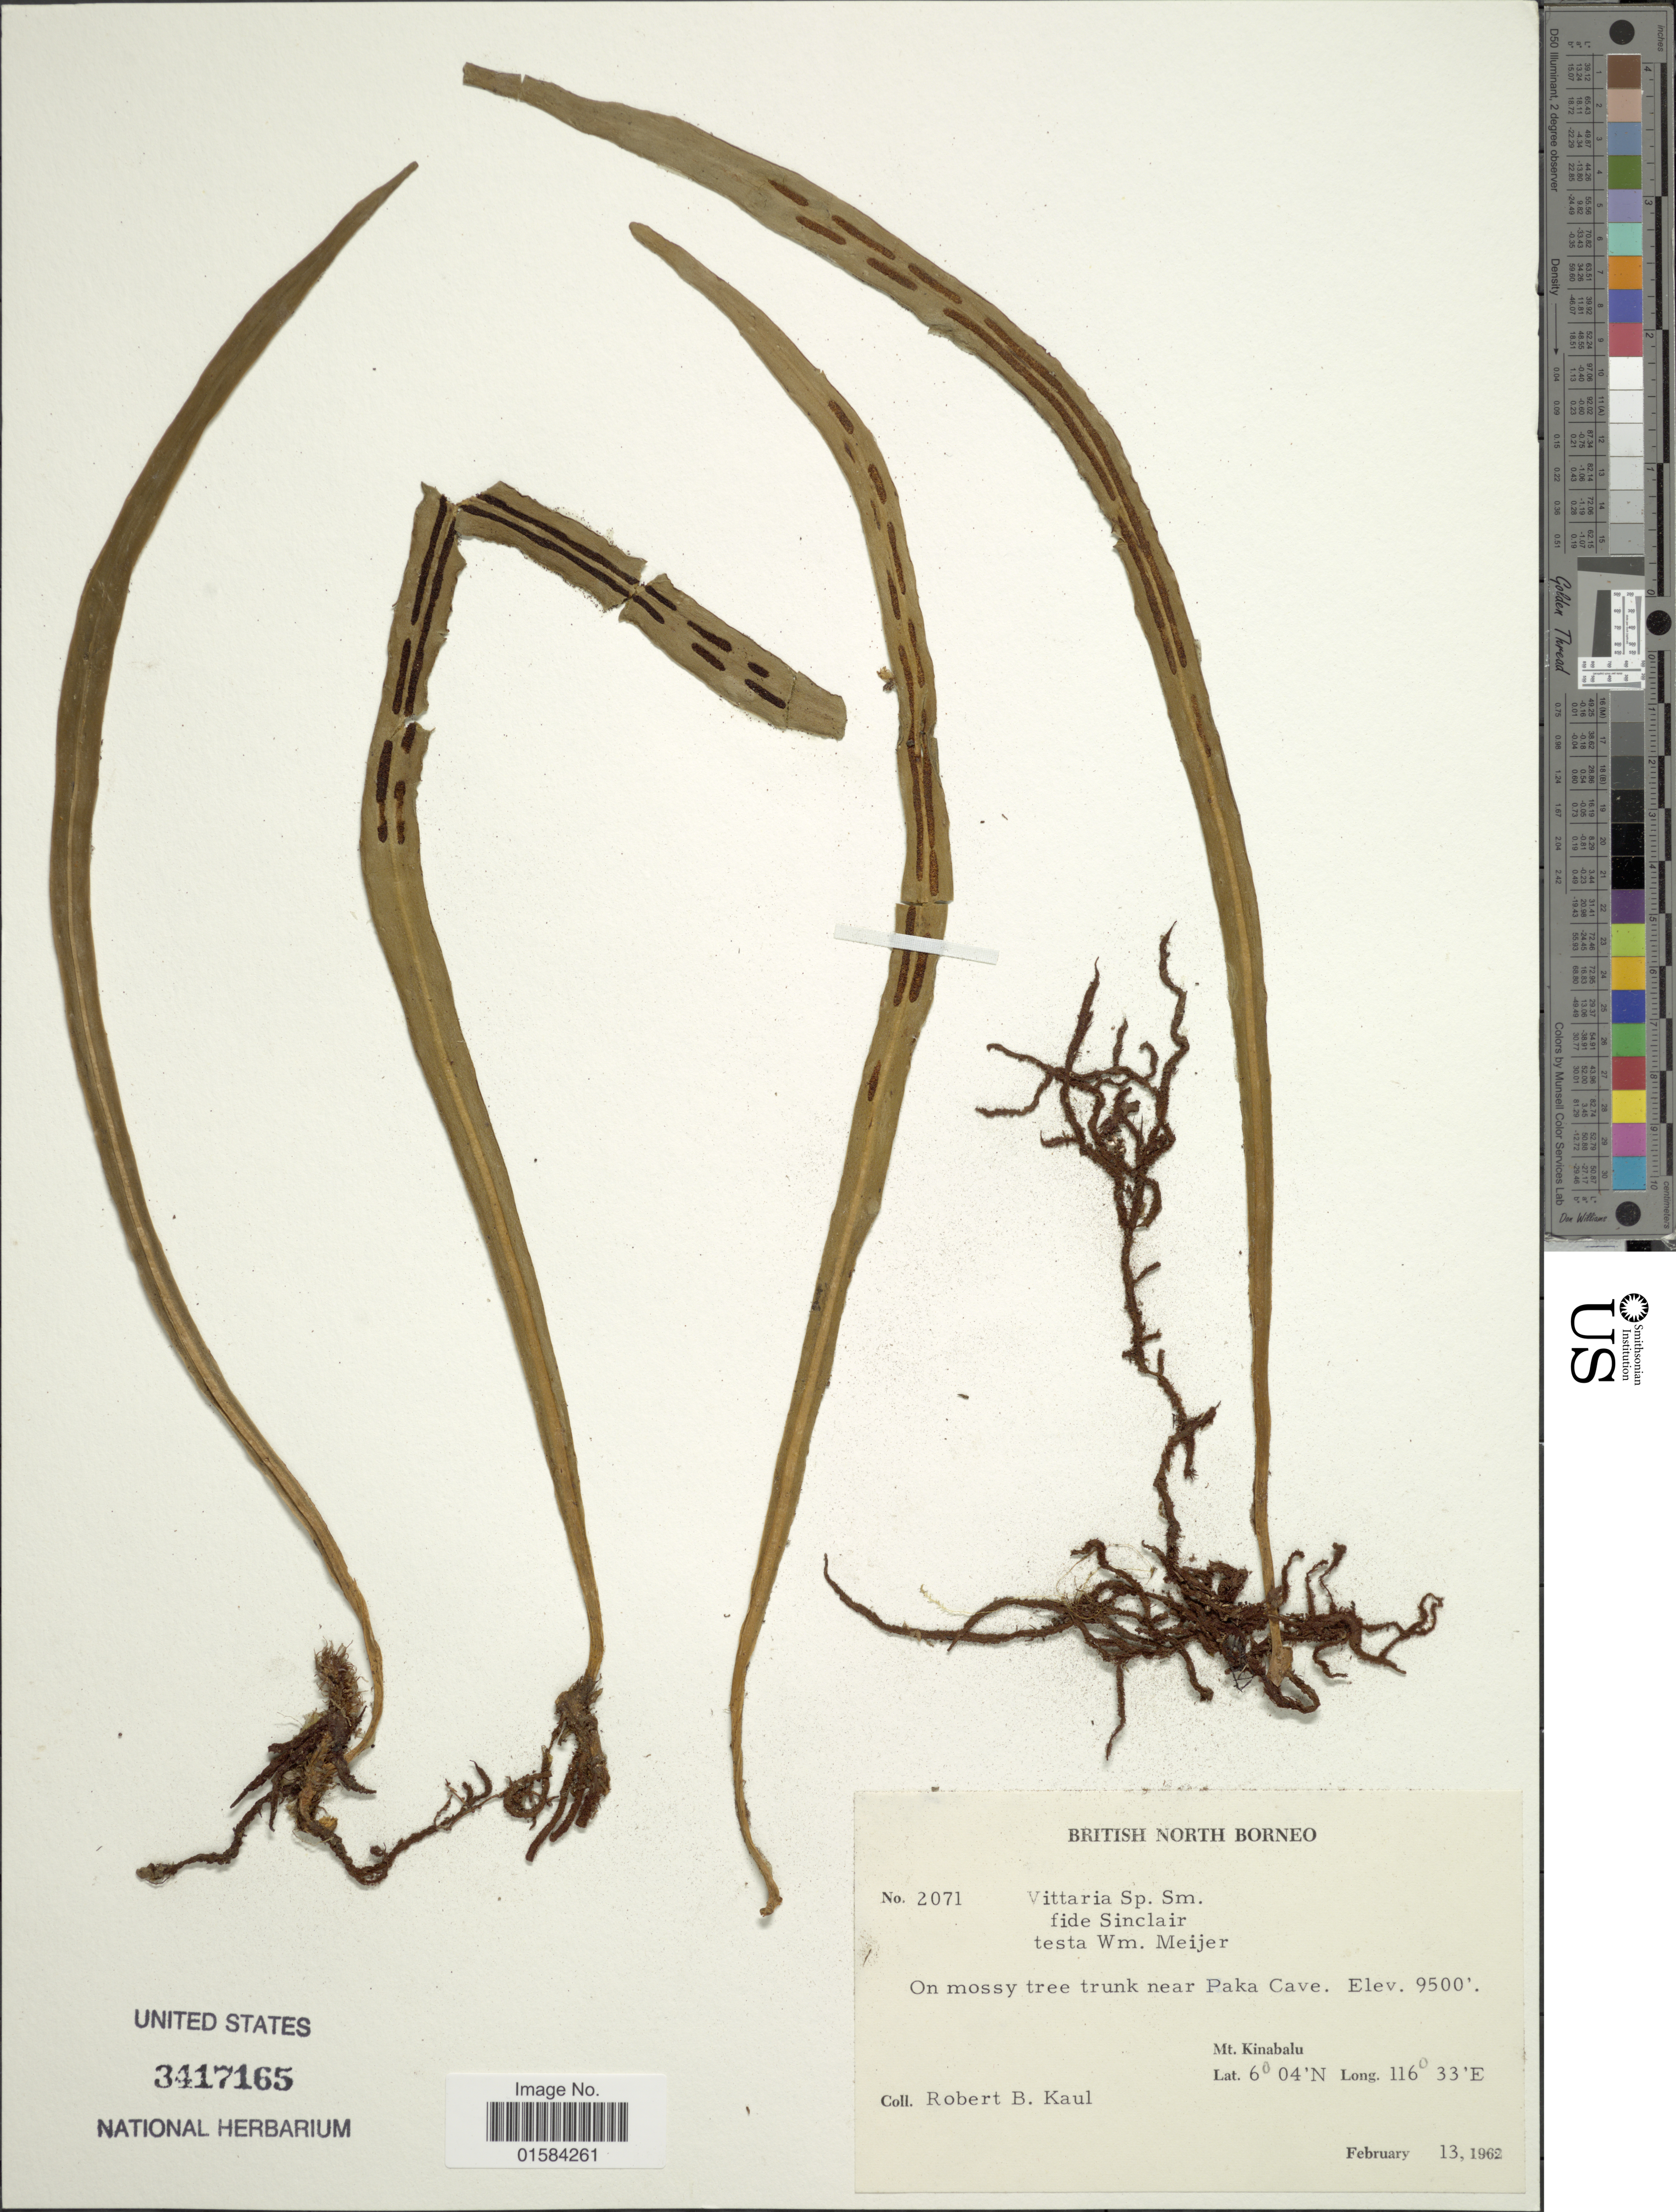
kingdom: Plantae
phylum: Tracheophyta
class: Polypodiopsida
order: Polypodiales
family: Polypodiaceae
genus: Loxogramme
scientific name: Loxogramme sp.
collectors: R. Kaul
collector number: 2071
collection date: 1962-02-13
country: Malaysia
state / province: Sabah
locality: North Borneo, near Paka Cave, Mt. Kinabalu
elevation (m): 2896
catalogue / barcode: US 3417165